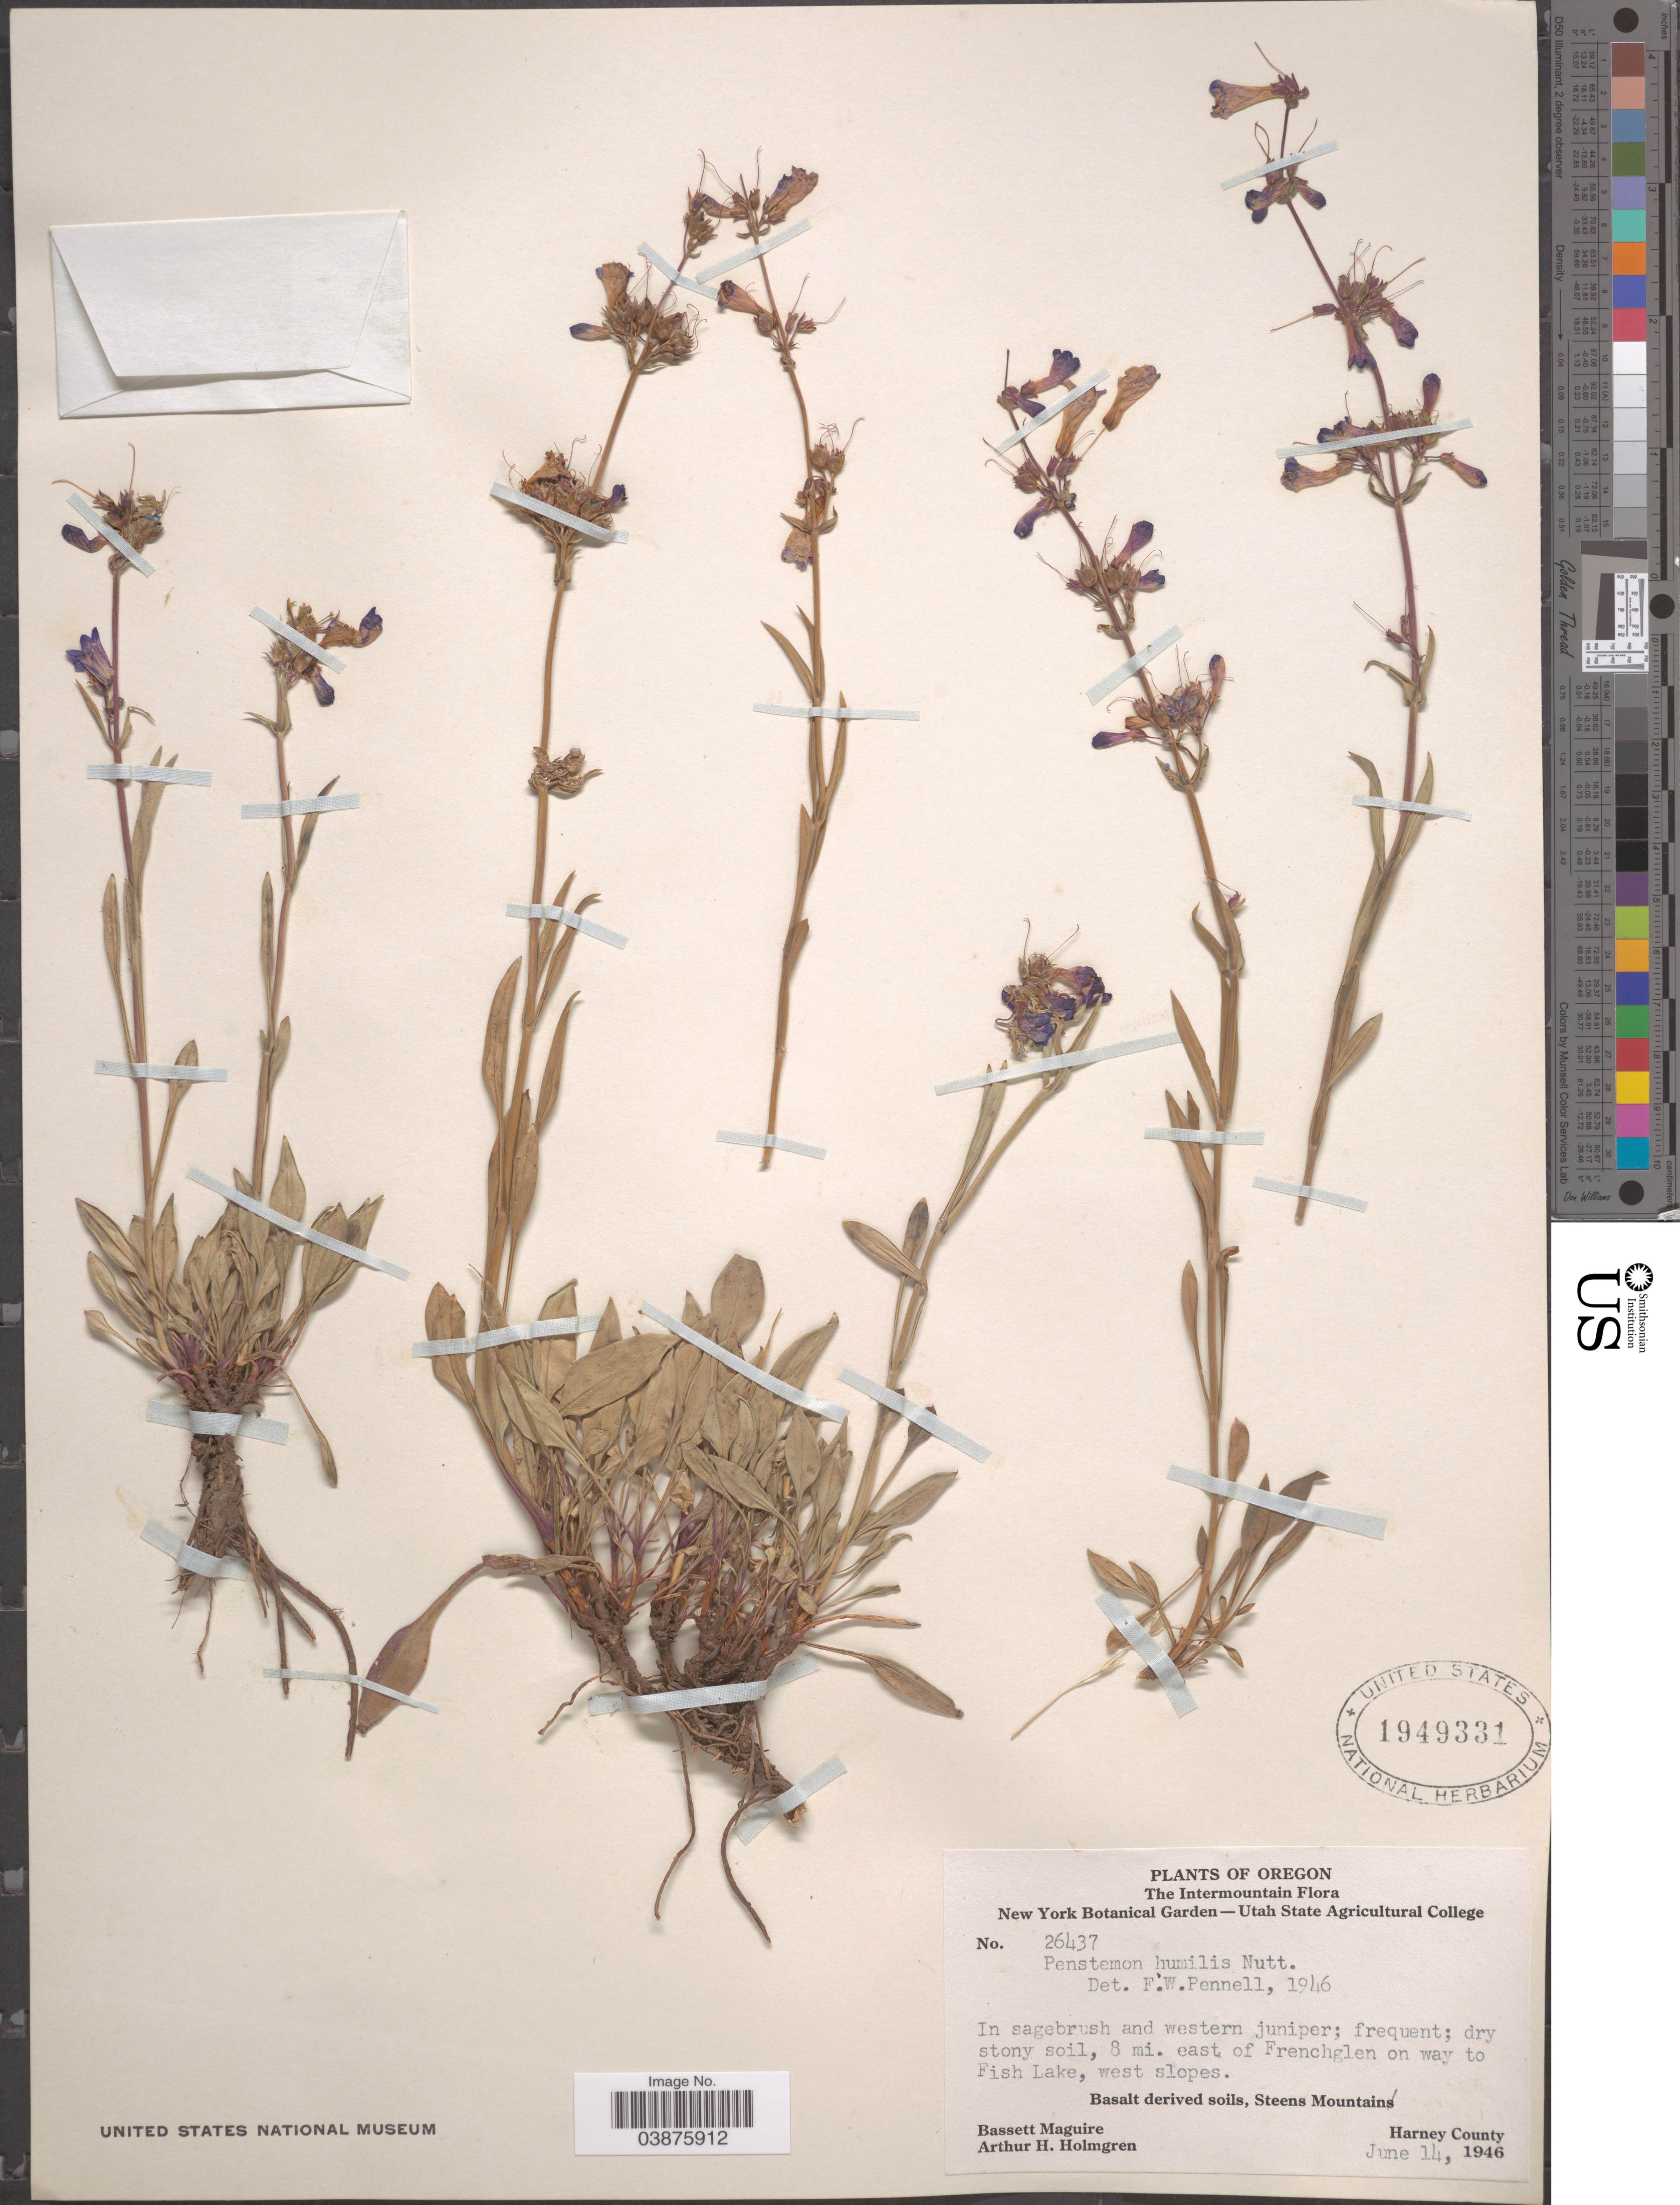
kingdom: Plantae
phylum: Tracheophyta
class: Magnoliopsida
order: Lamiales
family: Plantaginaceae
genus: Penstemon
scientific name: Penstemon humilis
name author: Nutt. ex A. Gray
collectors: B. Maguire & A. H. Holmgren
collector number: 26437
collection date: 1946-06-14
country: United States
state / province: Oregon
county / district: Harney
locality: The Intermountain. 8 mi. east of Frenchglen on way to Fish Lake, west slopes. Steens Mountain. Harney County.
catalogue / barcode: US 1949331